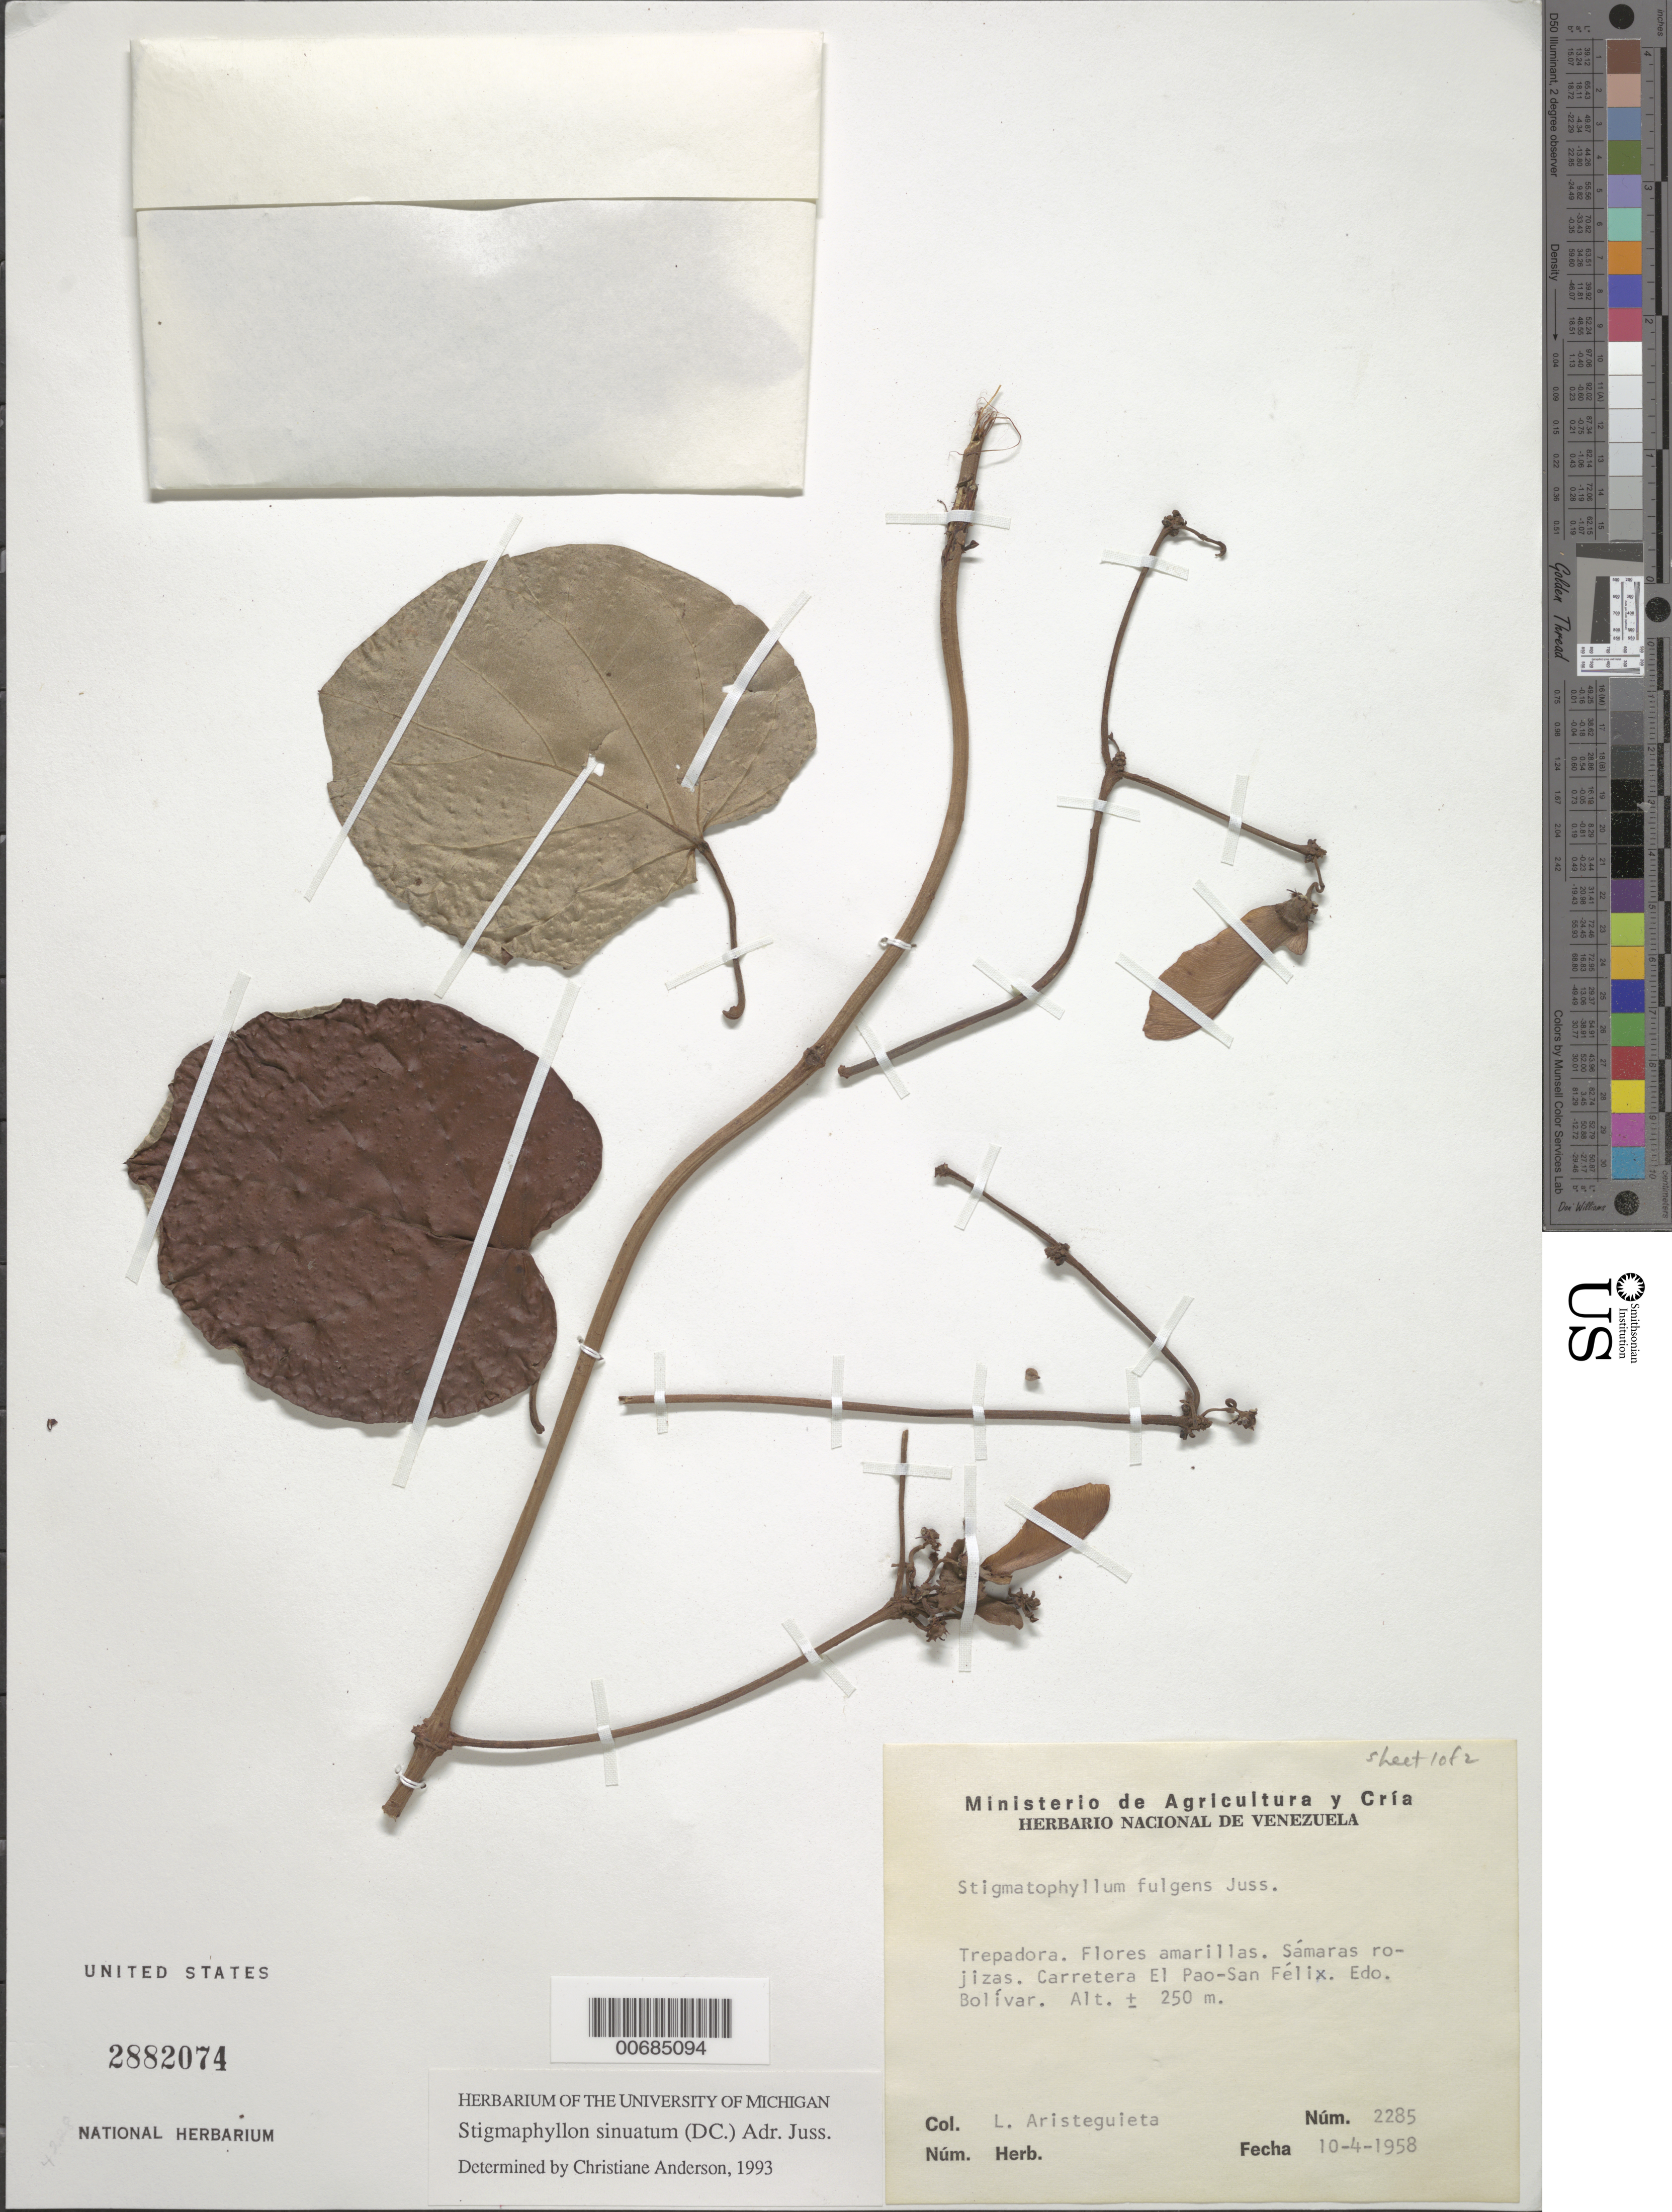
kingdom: Plantae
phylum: Tracheophyta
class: Magnoliopsida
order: Malpighiales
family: Malpighiaceae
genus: Stigmaphyllon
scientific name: Stigmaphyllon sinuatum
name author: (DC.) A. Juss.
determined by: Anderson, C.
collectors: L. Aristeguieta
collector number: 2285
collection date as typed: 10-Apr-58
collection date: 1958-04-10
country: Venezuela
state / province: Bolívar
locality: El Pao to San Felix road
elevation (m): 250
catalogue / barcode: US 2882074